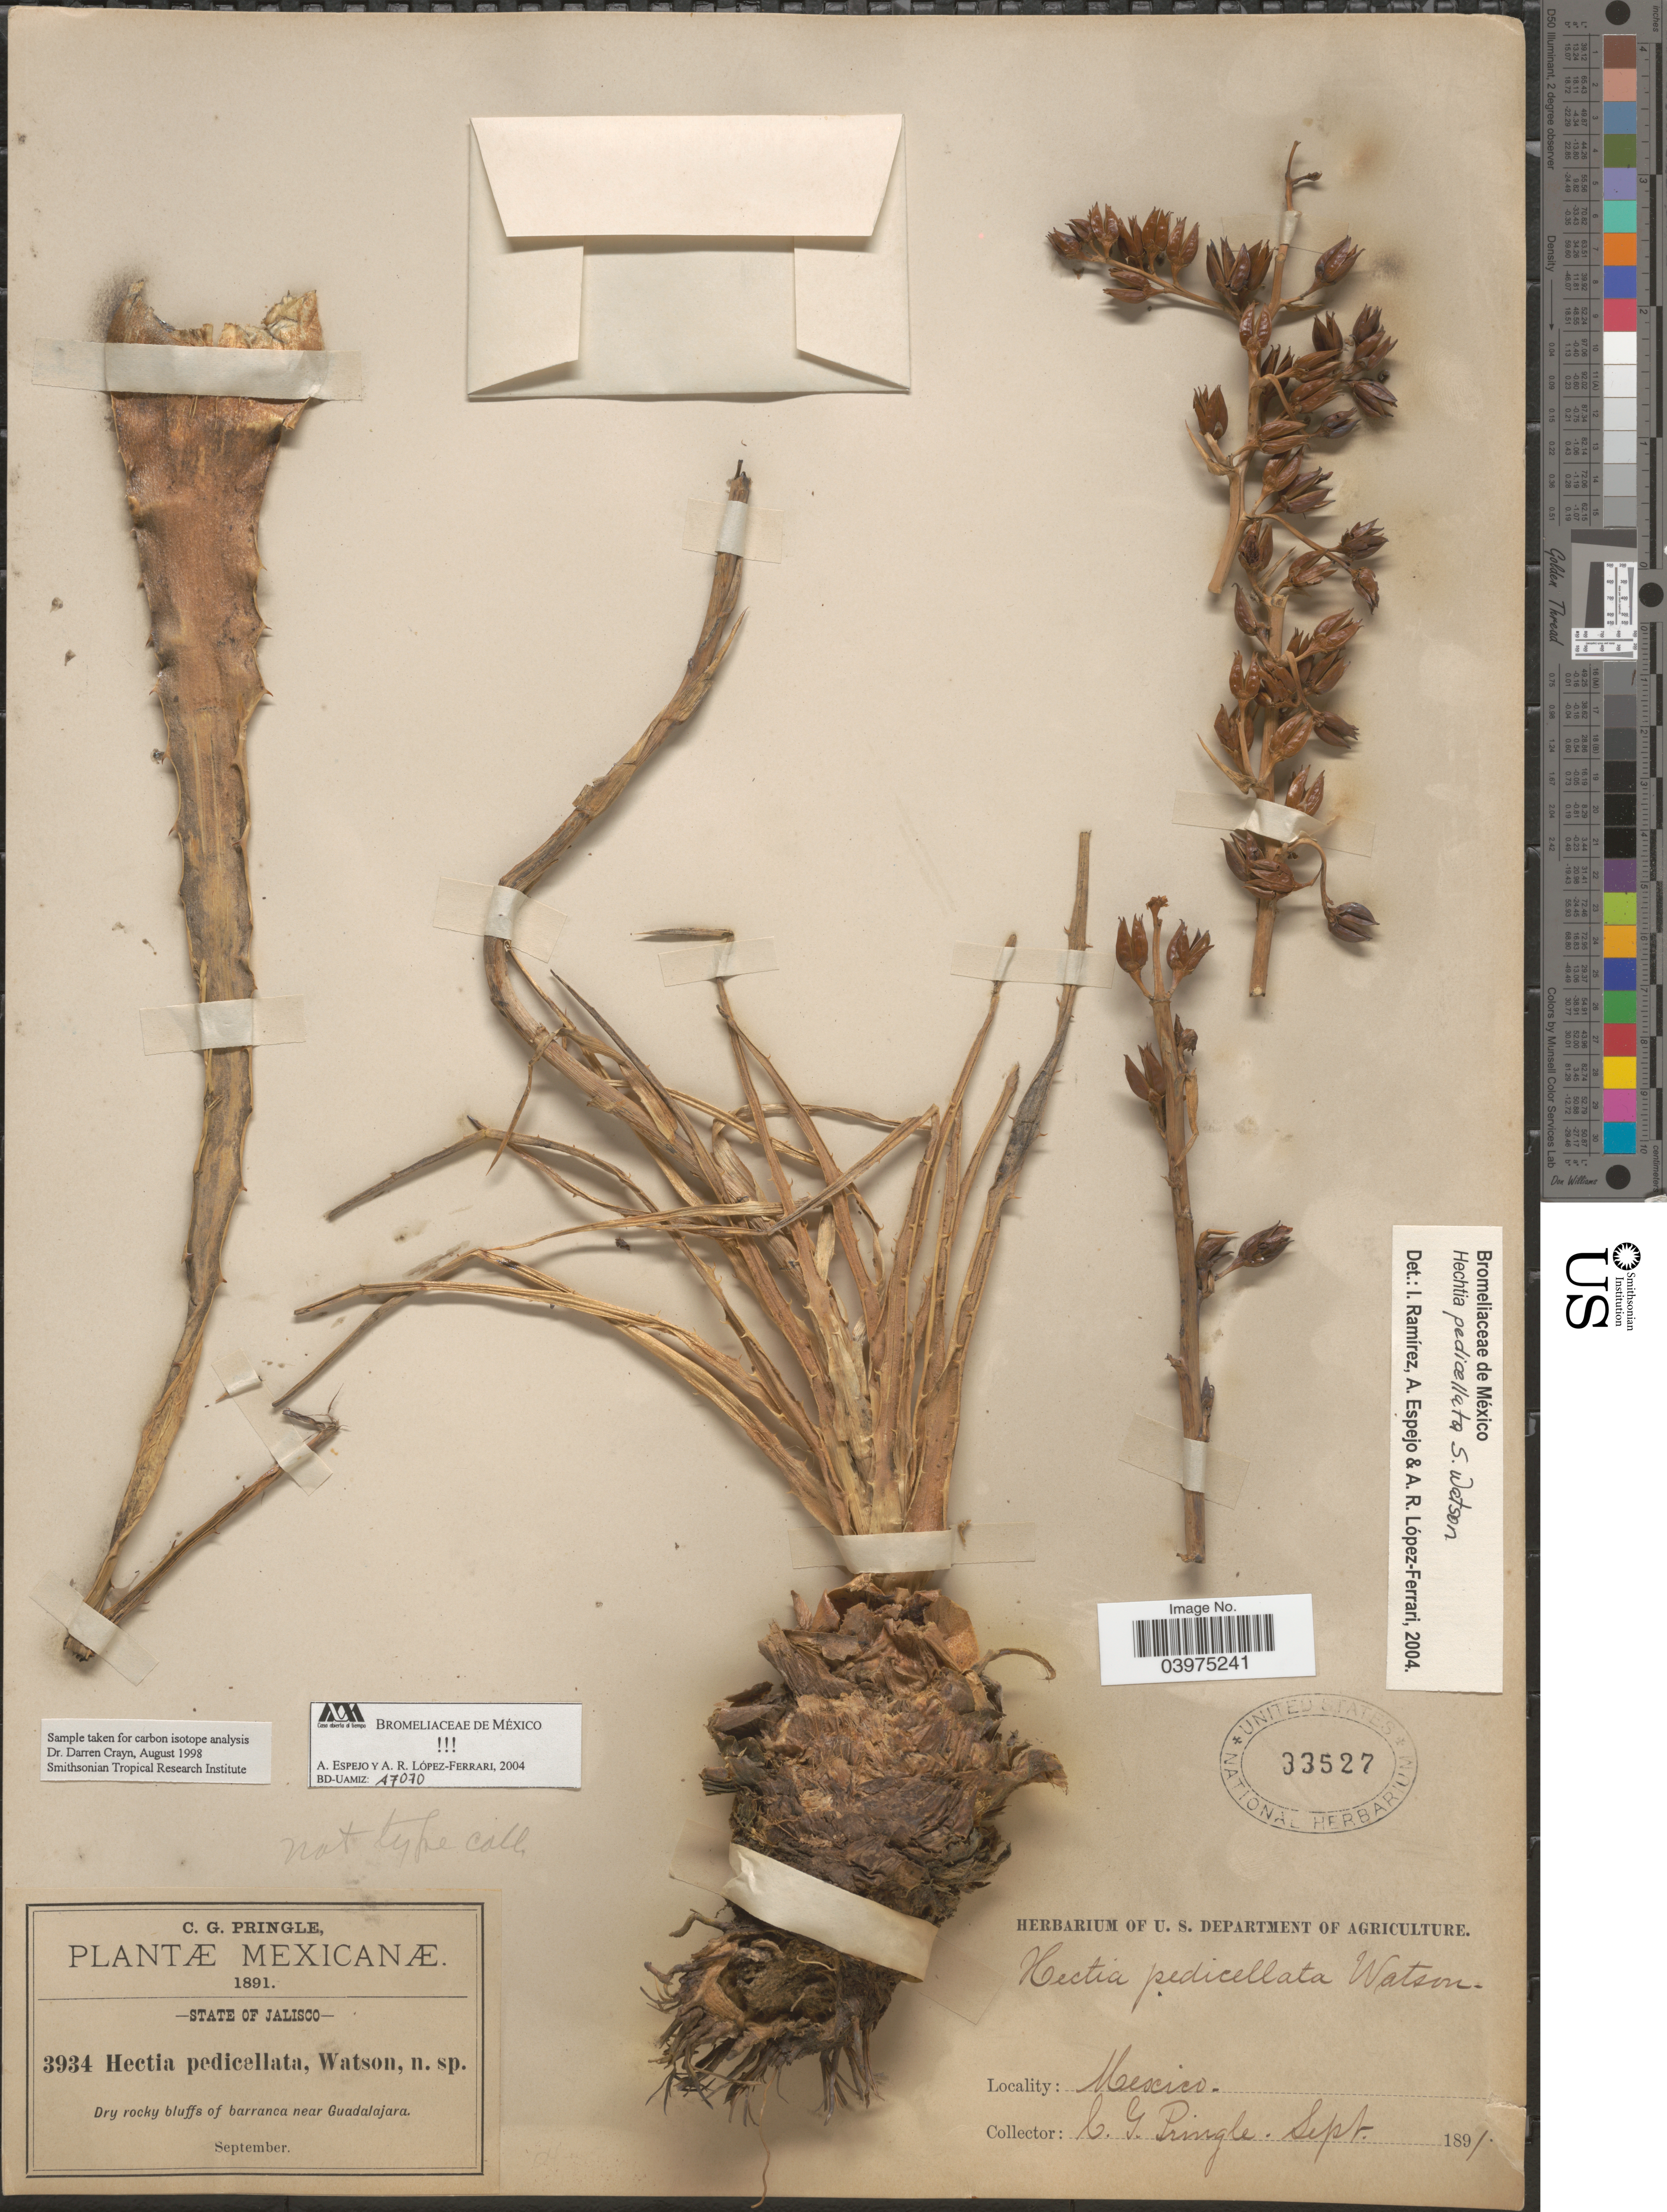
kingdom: Plantae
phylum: Tracheophyta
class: Liliopsida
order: Poales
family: Bromeliaceae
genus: Hechtia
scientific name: Hechtia pedicellata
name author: S. Watson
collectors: C. G. Pringle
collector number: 3934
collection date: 1891-09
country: Mexico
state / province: Jalisco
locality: Dry rocky bluffs of barranca near Guadalajara.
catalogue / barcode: US 33527